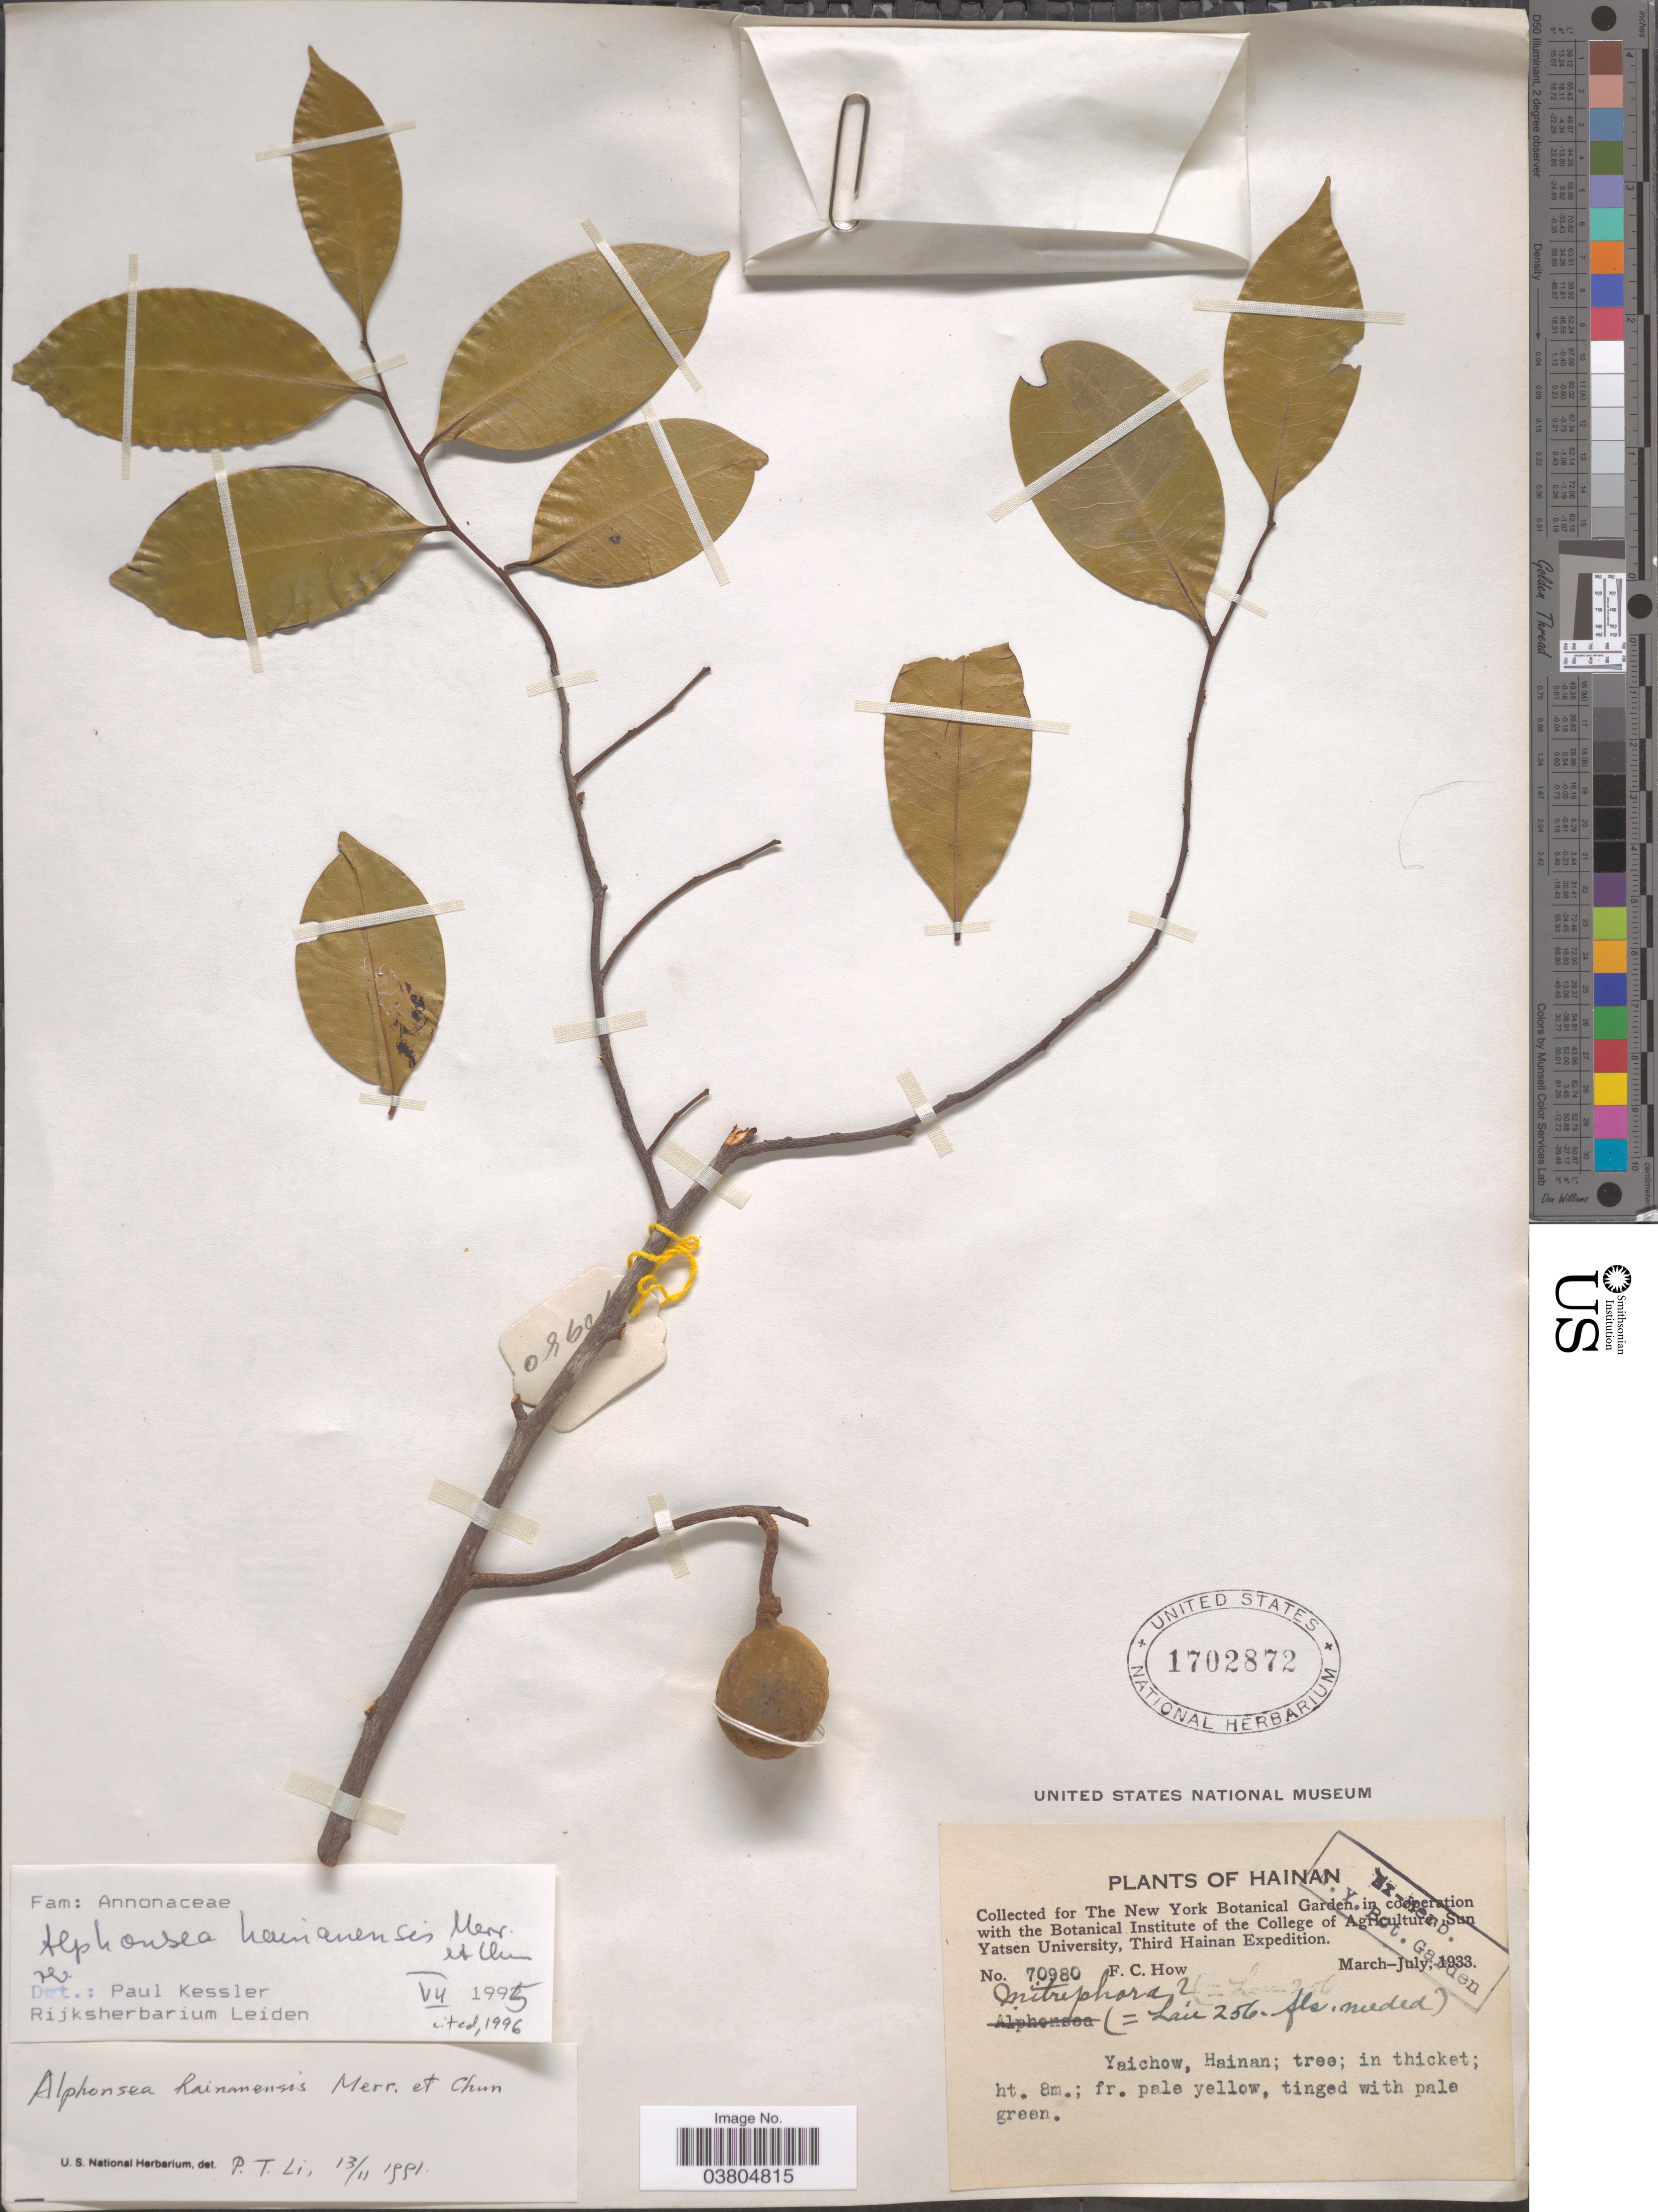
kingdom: Plantae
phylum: Tracheophyta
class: Magnoliopsida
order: Magnoliales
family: Annonaceae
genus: Alphonsea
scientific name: Alphonsea hainanensis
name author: Merr. & Chun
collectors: F. C. How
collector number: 70980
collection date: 1933-03/1933-07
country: China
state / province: Hainan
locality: Yaichow.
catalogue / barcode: US 1702872